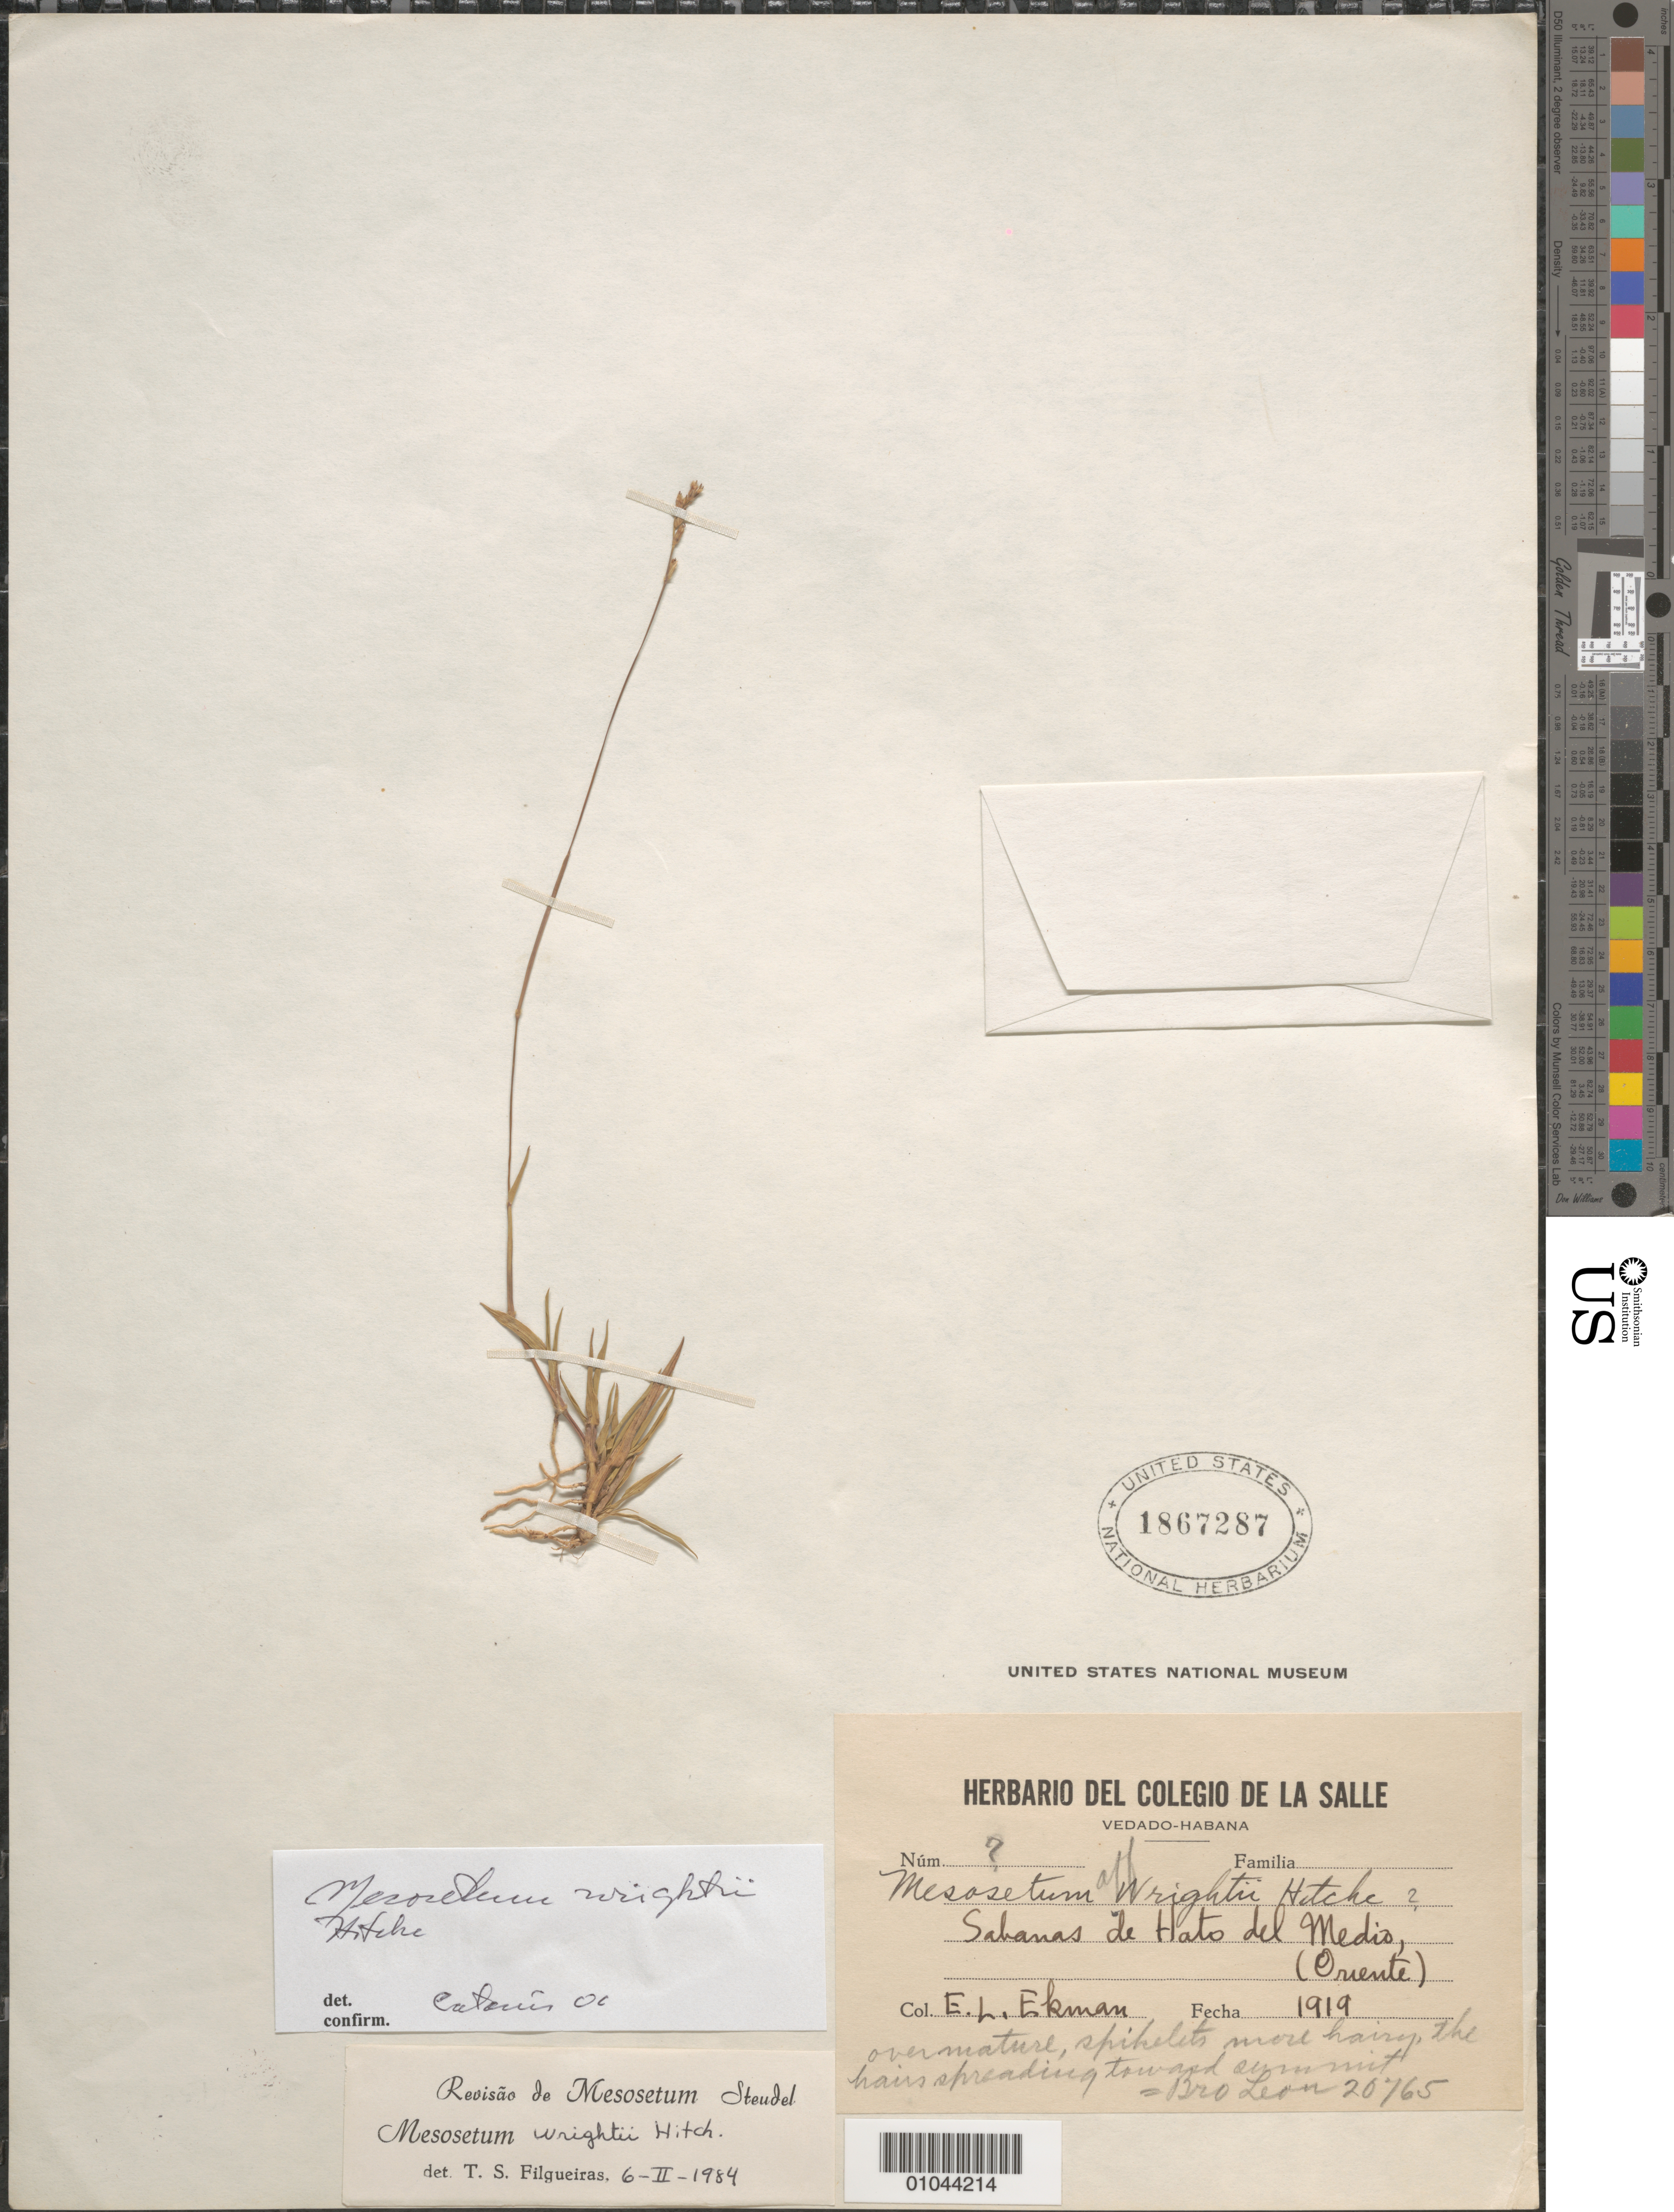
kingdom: Plantae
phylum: Tracheophyta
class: Liliopsida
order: Poales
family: Poaceae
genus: Mesosetum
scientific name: Mesosetum loliiforme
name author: (Hochst. ex Steud.) Chase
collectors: E. L. Ekman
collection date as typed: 01 Jan 1919 to 31 Dec 1919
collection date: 1919-01-01/1919-12-31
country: Cuba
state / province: Oriente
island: Cuba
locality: Sabanas de Hato del Medio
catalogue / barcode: US 1867287